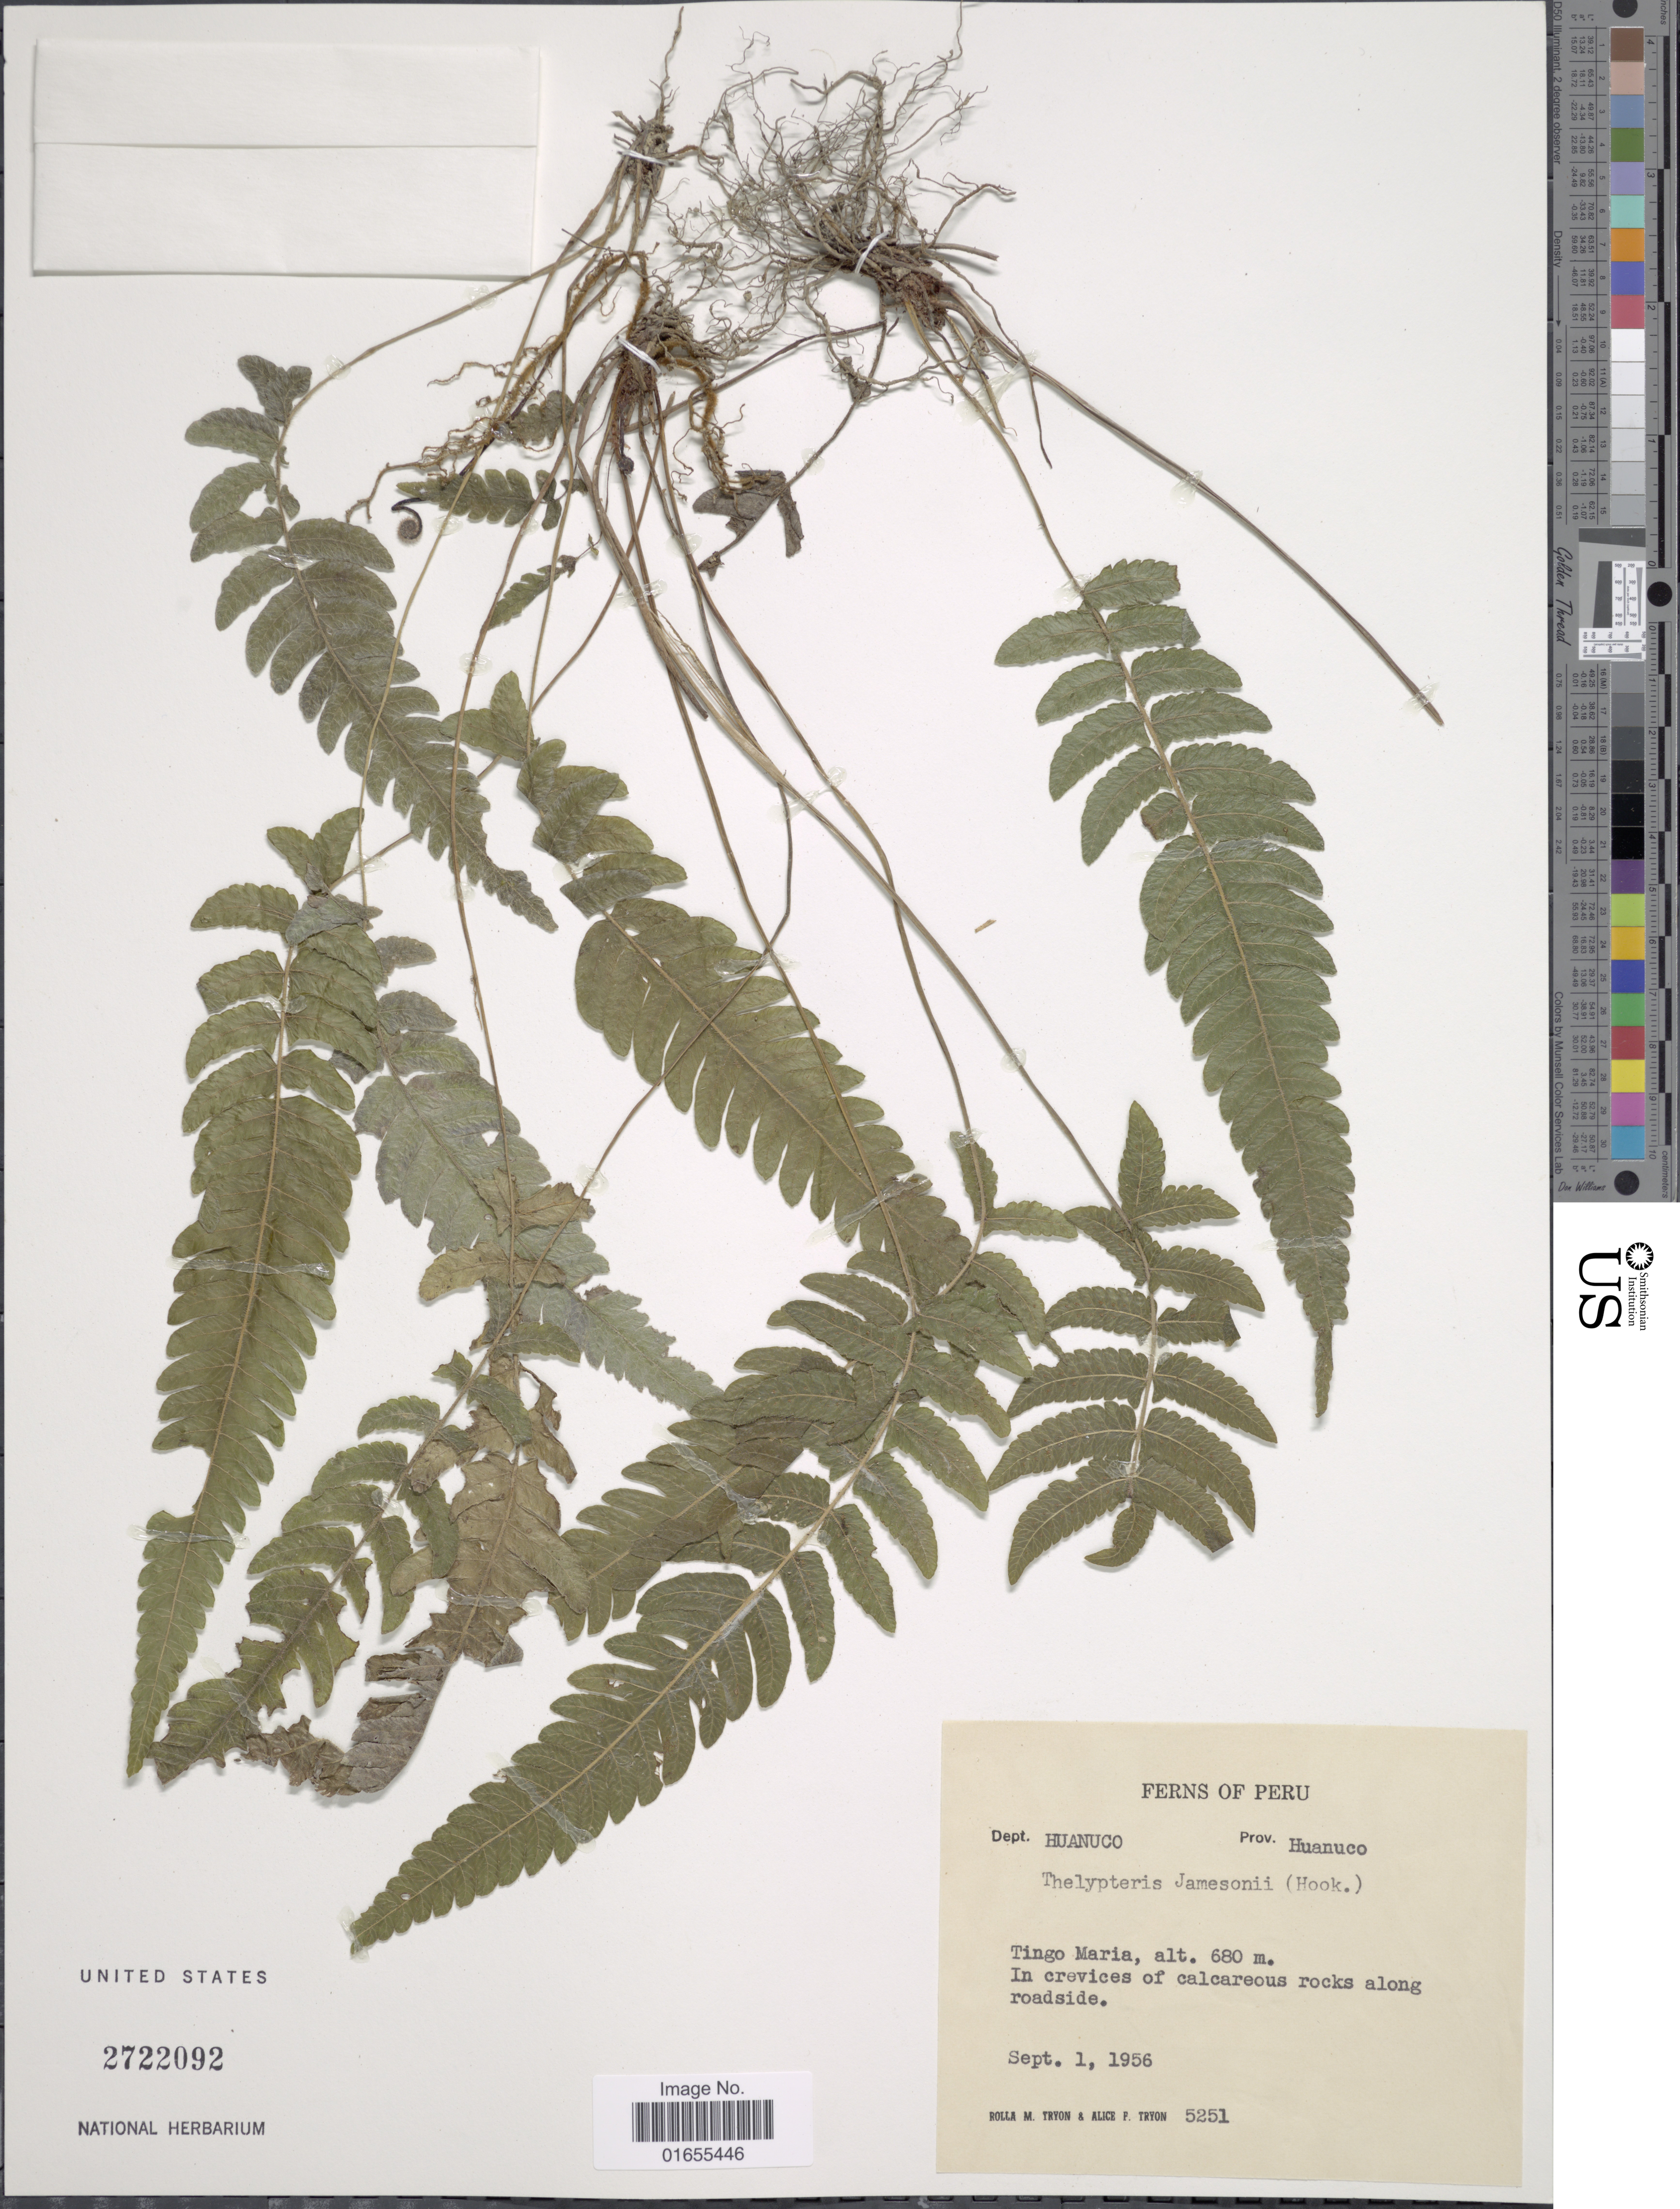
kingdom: Plantae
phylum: Tracheophyta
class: Polypodiopsida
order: Polypodiales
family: Thelypteridaceae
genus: Goniopteris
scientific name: Goniopteris jamesonii (Hook. f.) comb. nov., ined 2015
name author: (Hook. f.)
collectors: R. M. Tryon & A. F. Tryon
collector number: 5251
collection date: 1956-09-01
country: Peru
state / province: Huánuco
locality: Tingo Maria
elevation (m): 680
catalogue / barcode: US 2722092